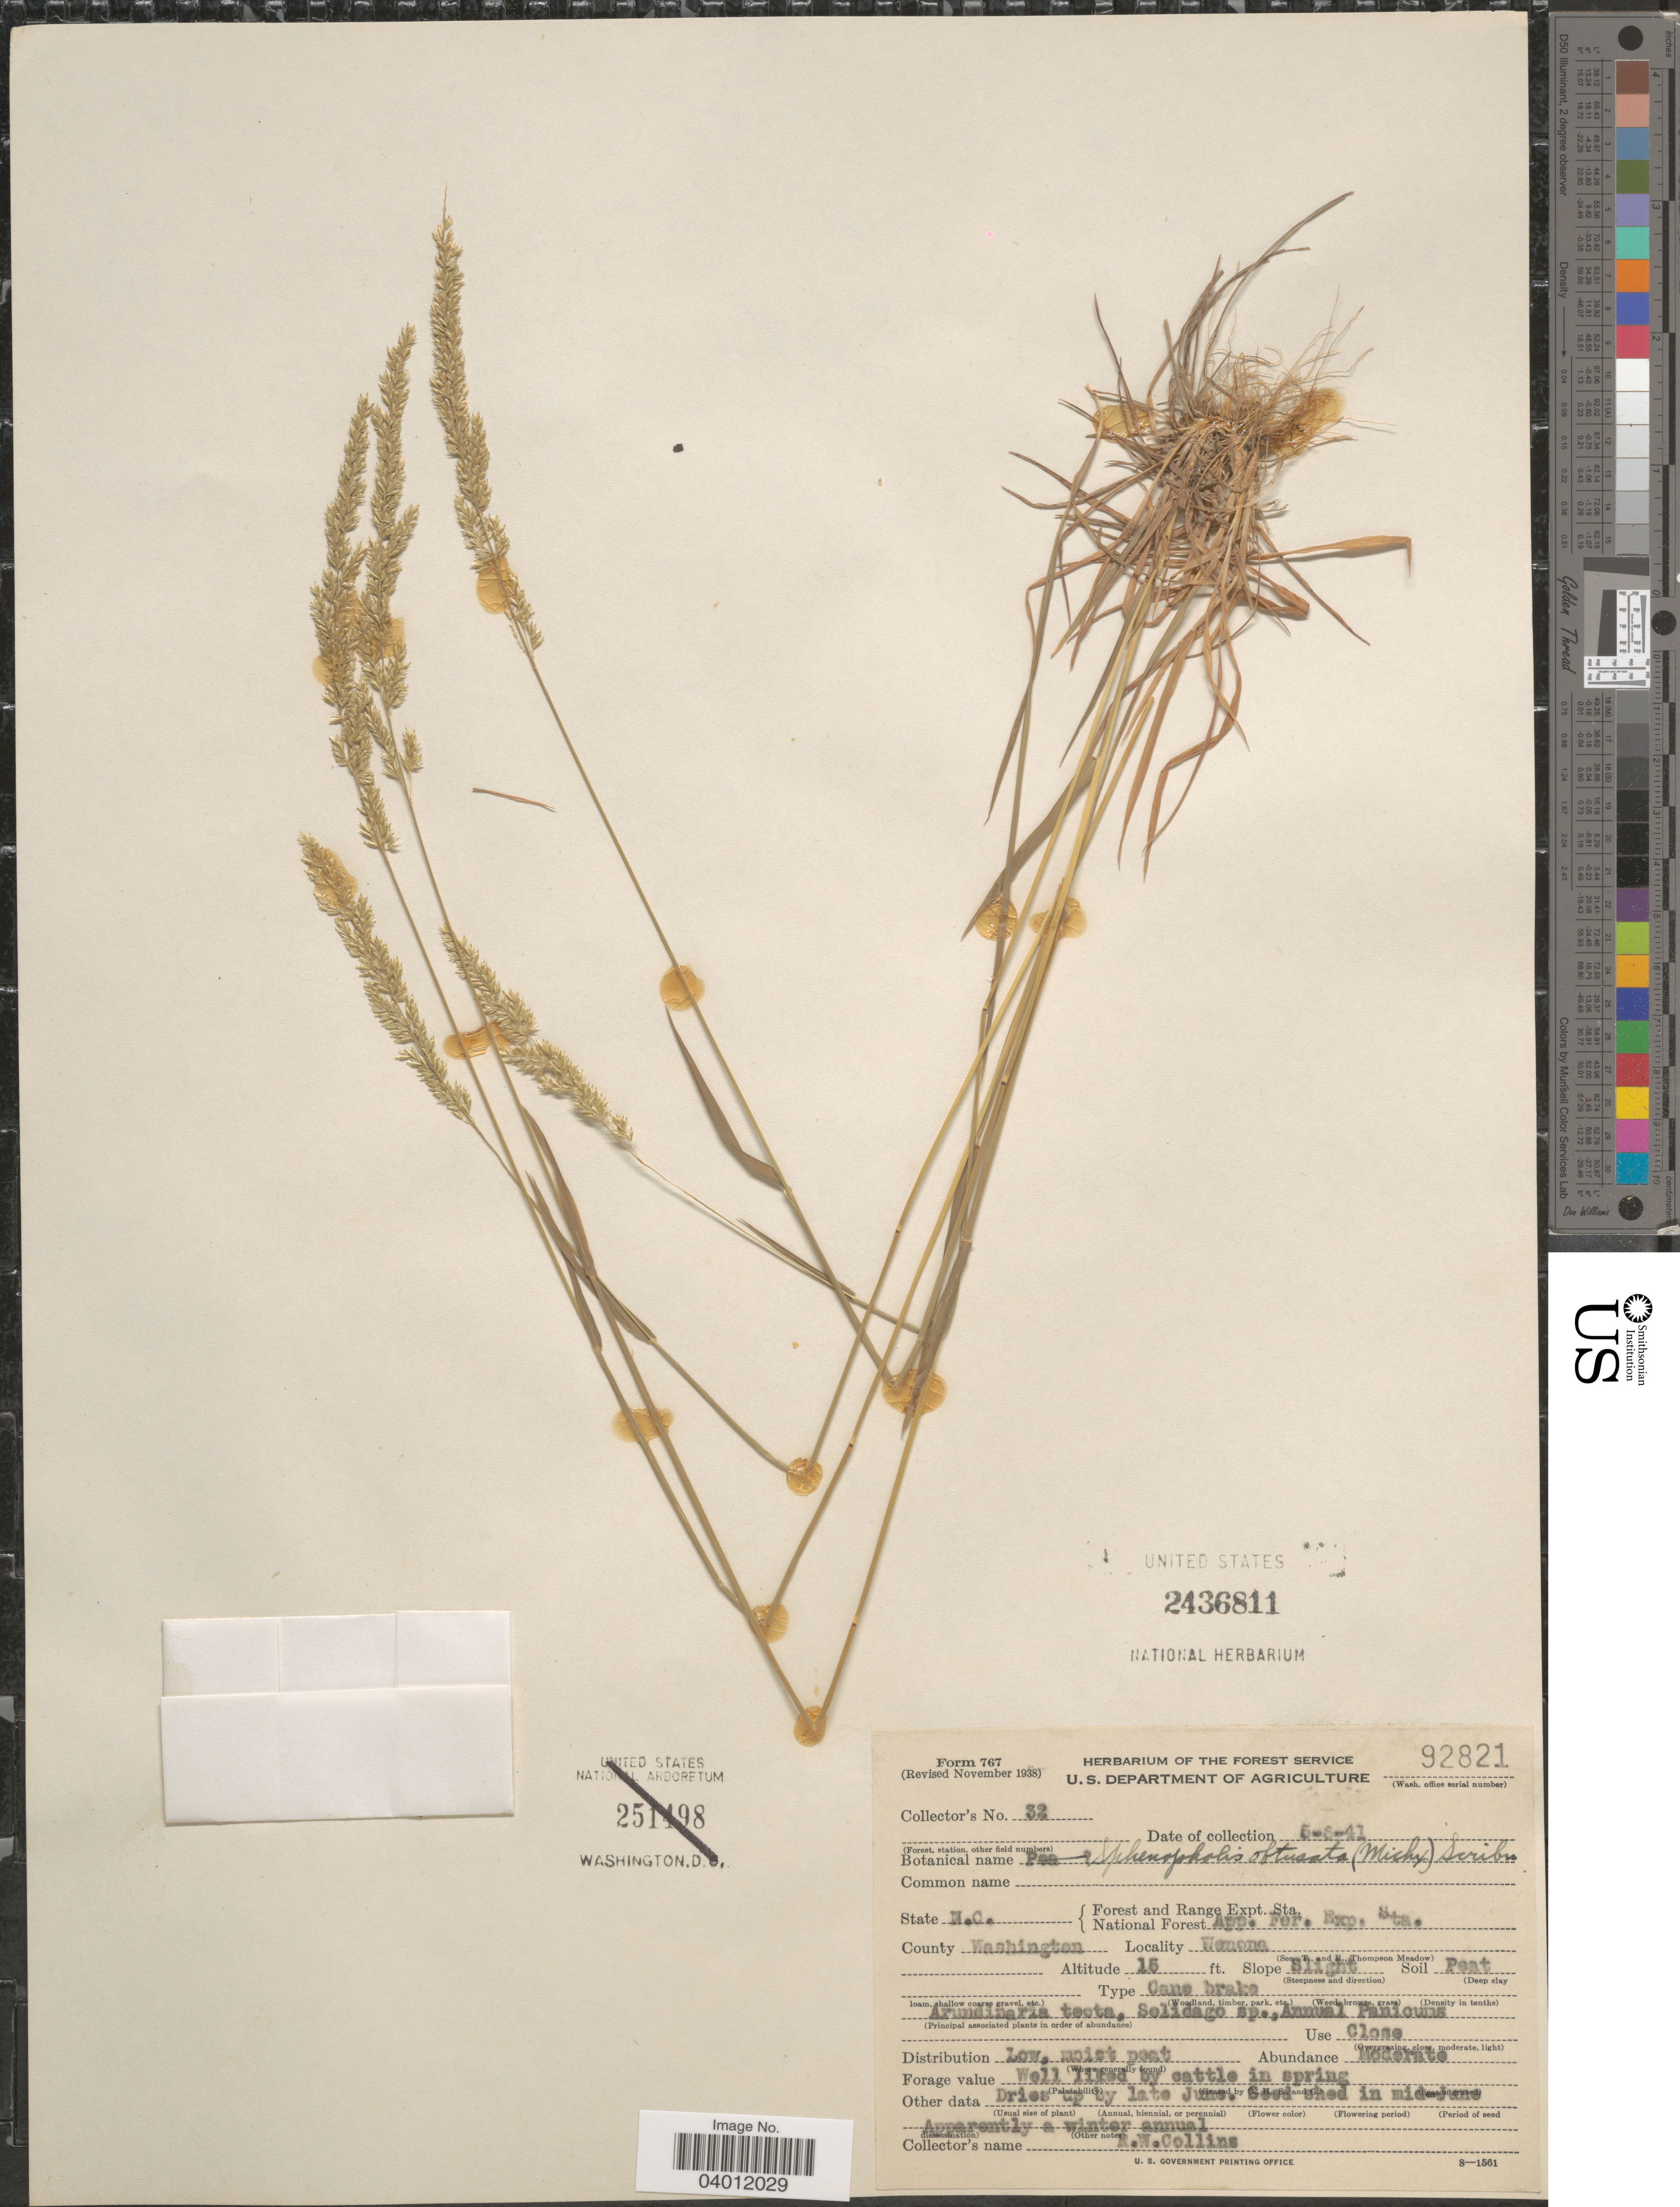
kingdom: Plantae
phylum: Tracheophyta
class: Liliopsida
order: Poales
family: Poaceae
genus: Sphenopholis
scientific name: Sphenopholis obtusata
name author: (Michx.) Scribn.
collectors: R. Collins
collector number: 32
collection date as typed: Transcribed d/m/y: 8/5/41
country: United States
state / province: North Carolina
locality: Forest and Range Expt. Sta. National Forest App. For. Exp. Sta. County Washington. Wenona.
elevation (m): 5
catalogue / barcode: US 2436811